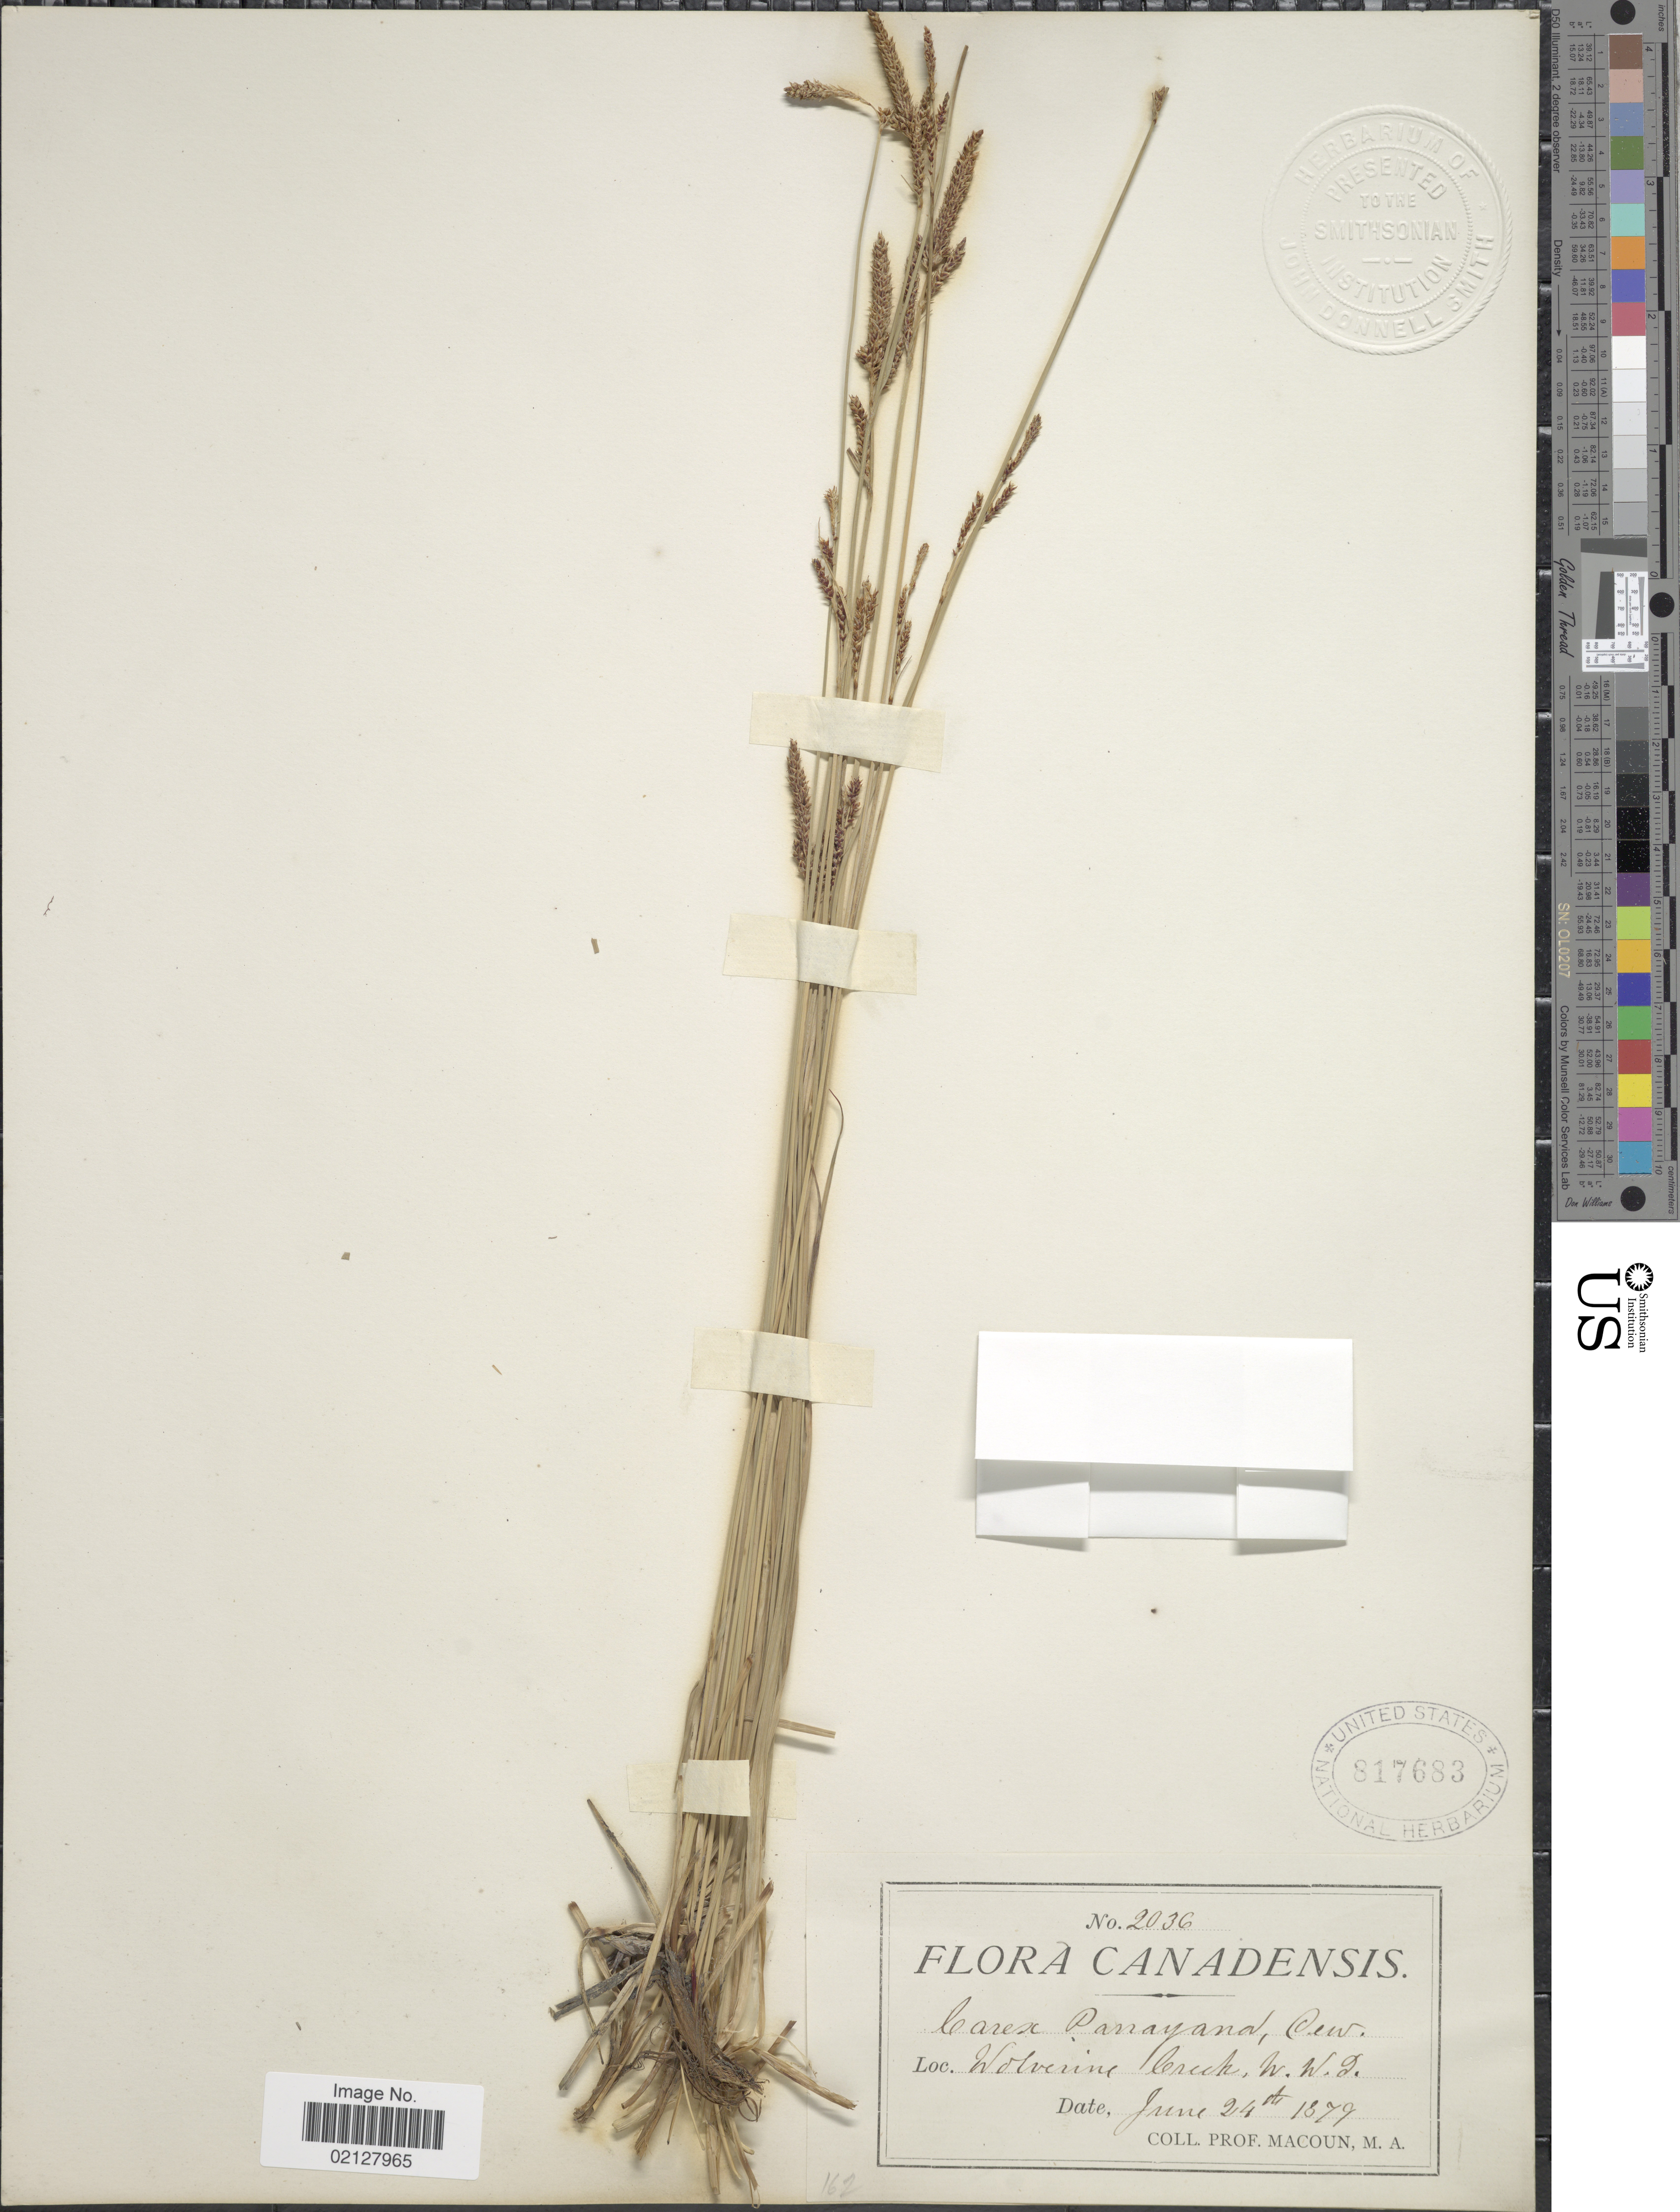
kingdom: Plantae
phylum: Tracheophyta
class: Liliopsida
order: Poales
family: Cyperaceae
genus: Carex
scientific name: Carex parryana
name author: Dewey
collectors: M. Macoun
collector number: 2036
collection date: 1879-06-24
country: Canada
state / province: Northwest Territories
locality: Wolverine Creek,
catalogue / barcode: US 817683